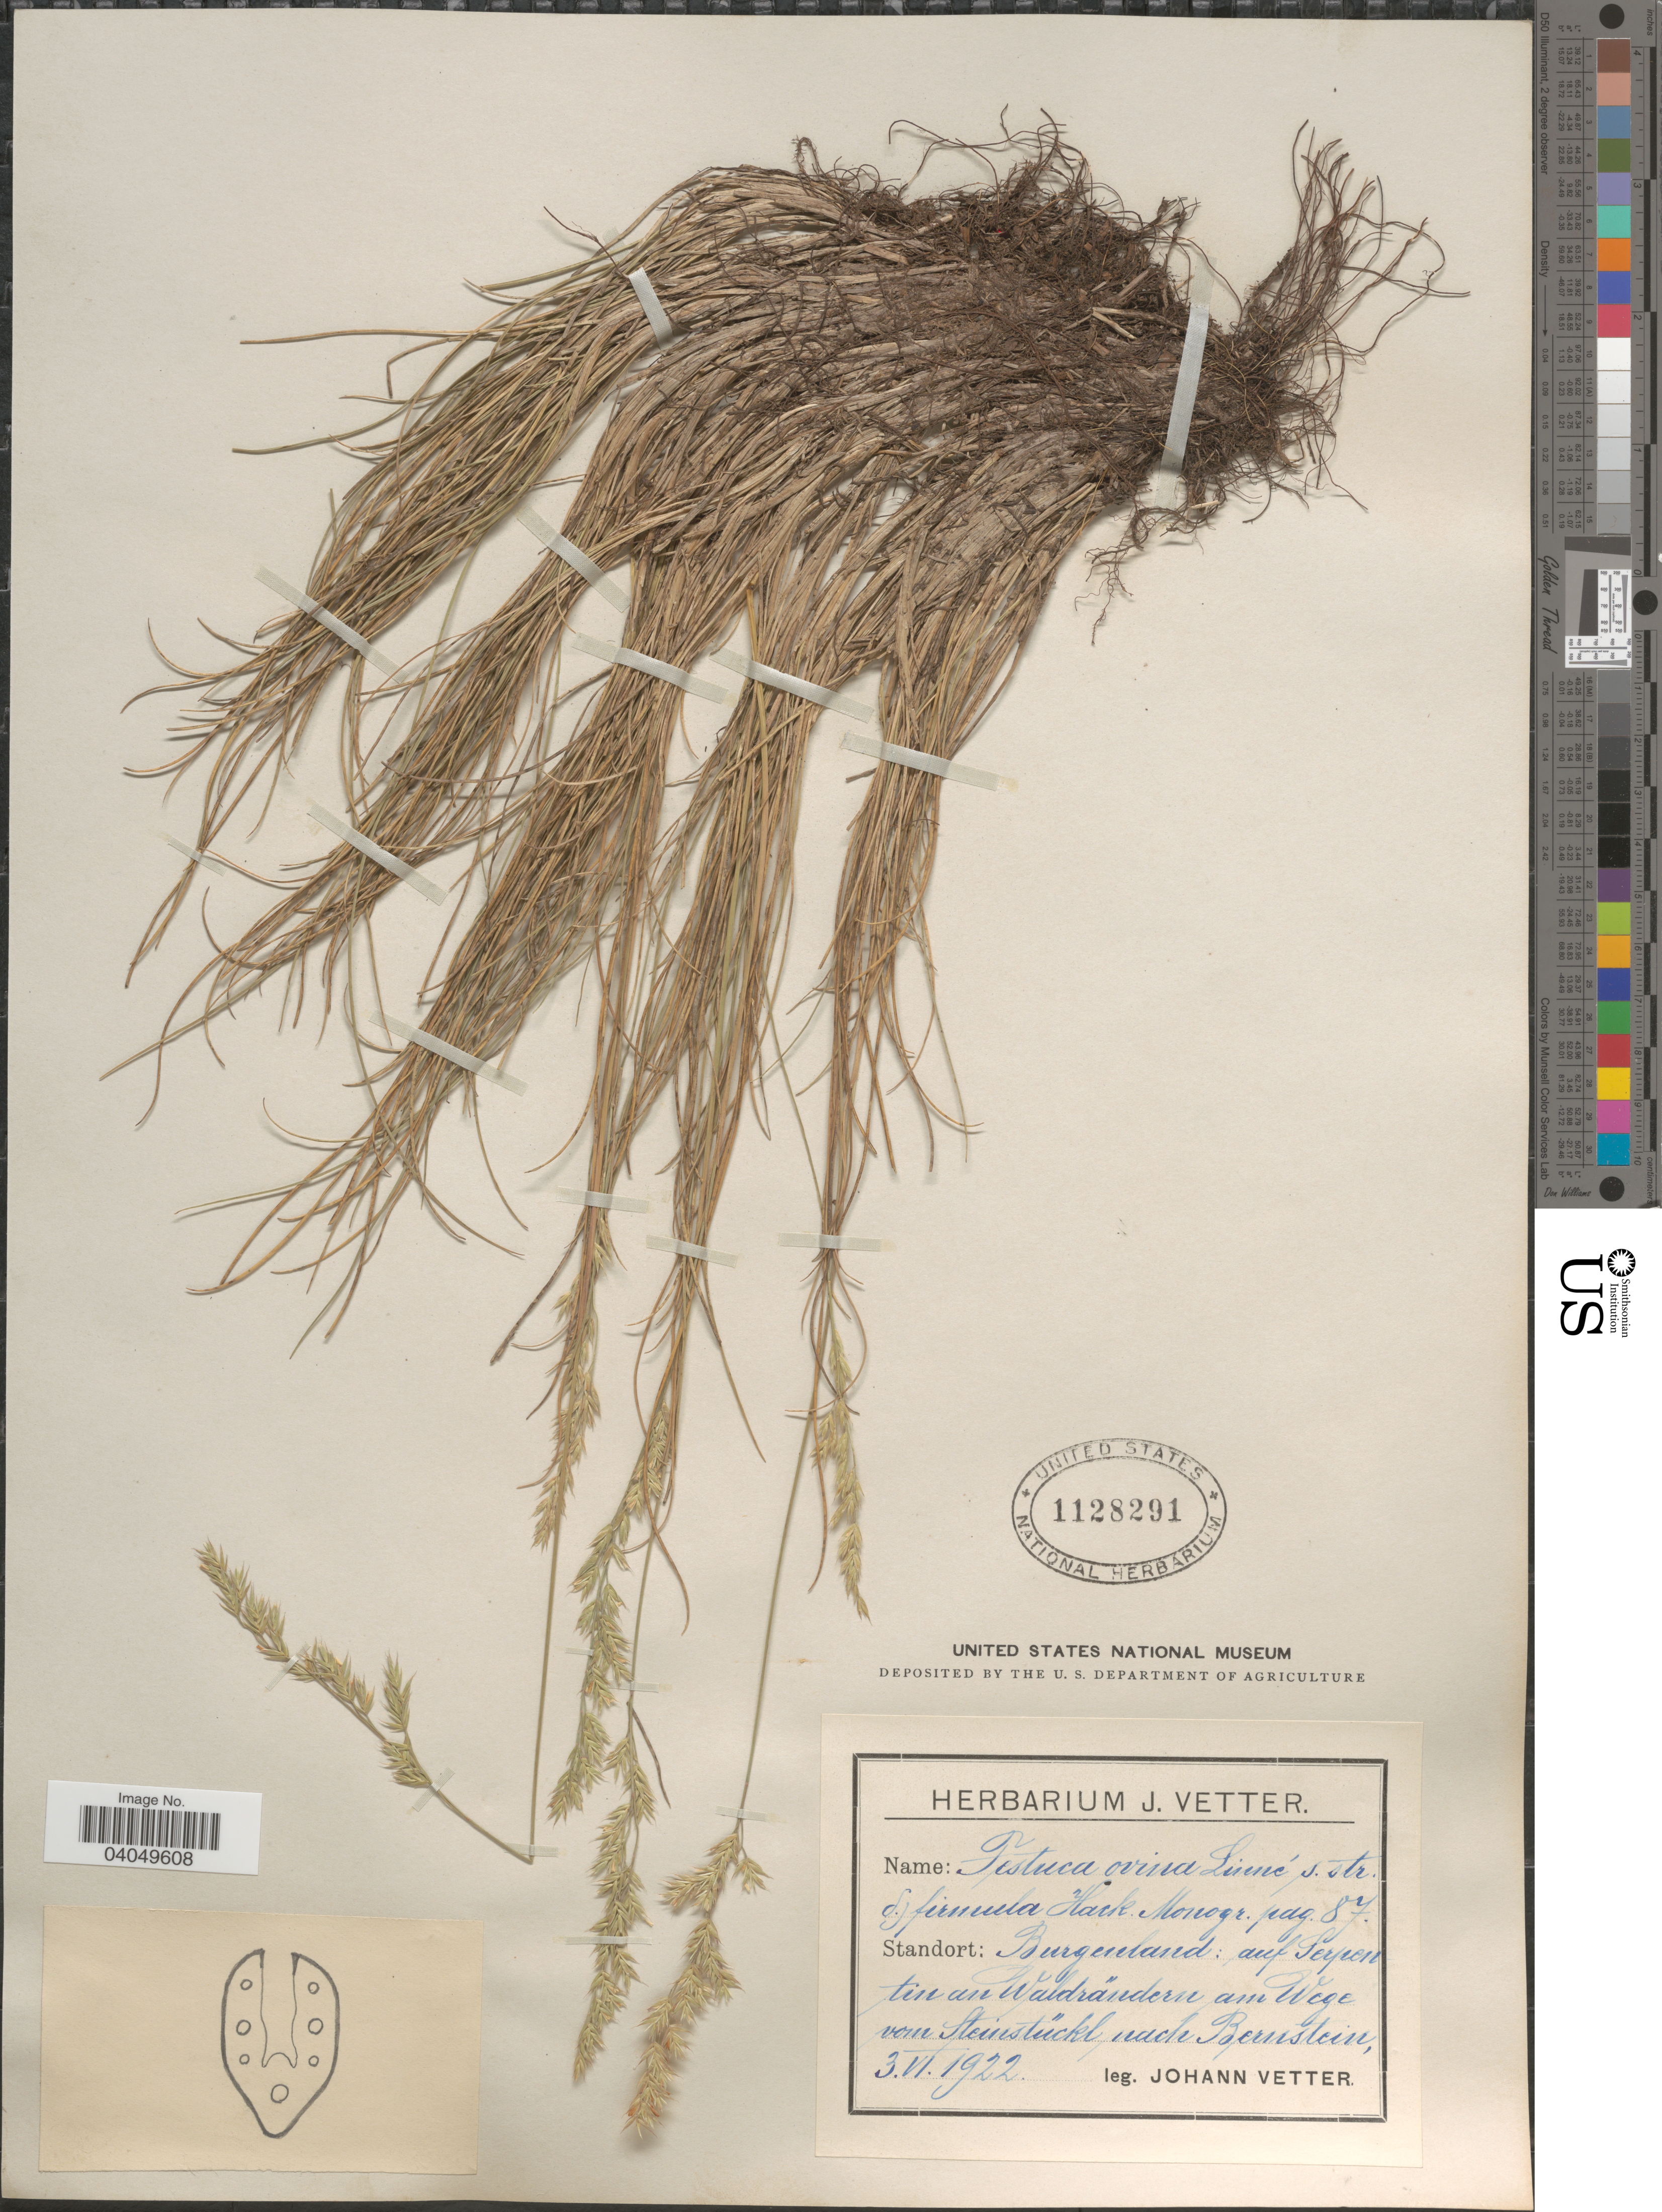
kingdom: Plantae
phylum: Tracheophyta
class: Liliopsida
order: Poales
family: Poaceae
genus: Festuca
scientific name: Festuca ovina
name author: L.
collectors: J. Vetter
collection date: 1922-06-03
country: Austria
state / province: Burgenland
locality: Burgenland: Auf Serpentin an Waldrändern am Wege von Steinstückl, nach Bernstein.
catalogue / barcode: US 1128291